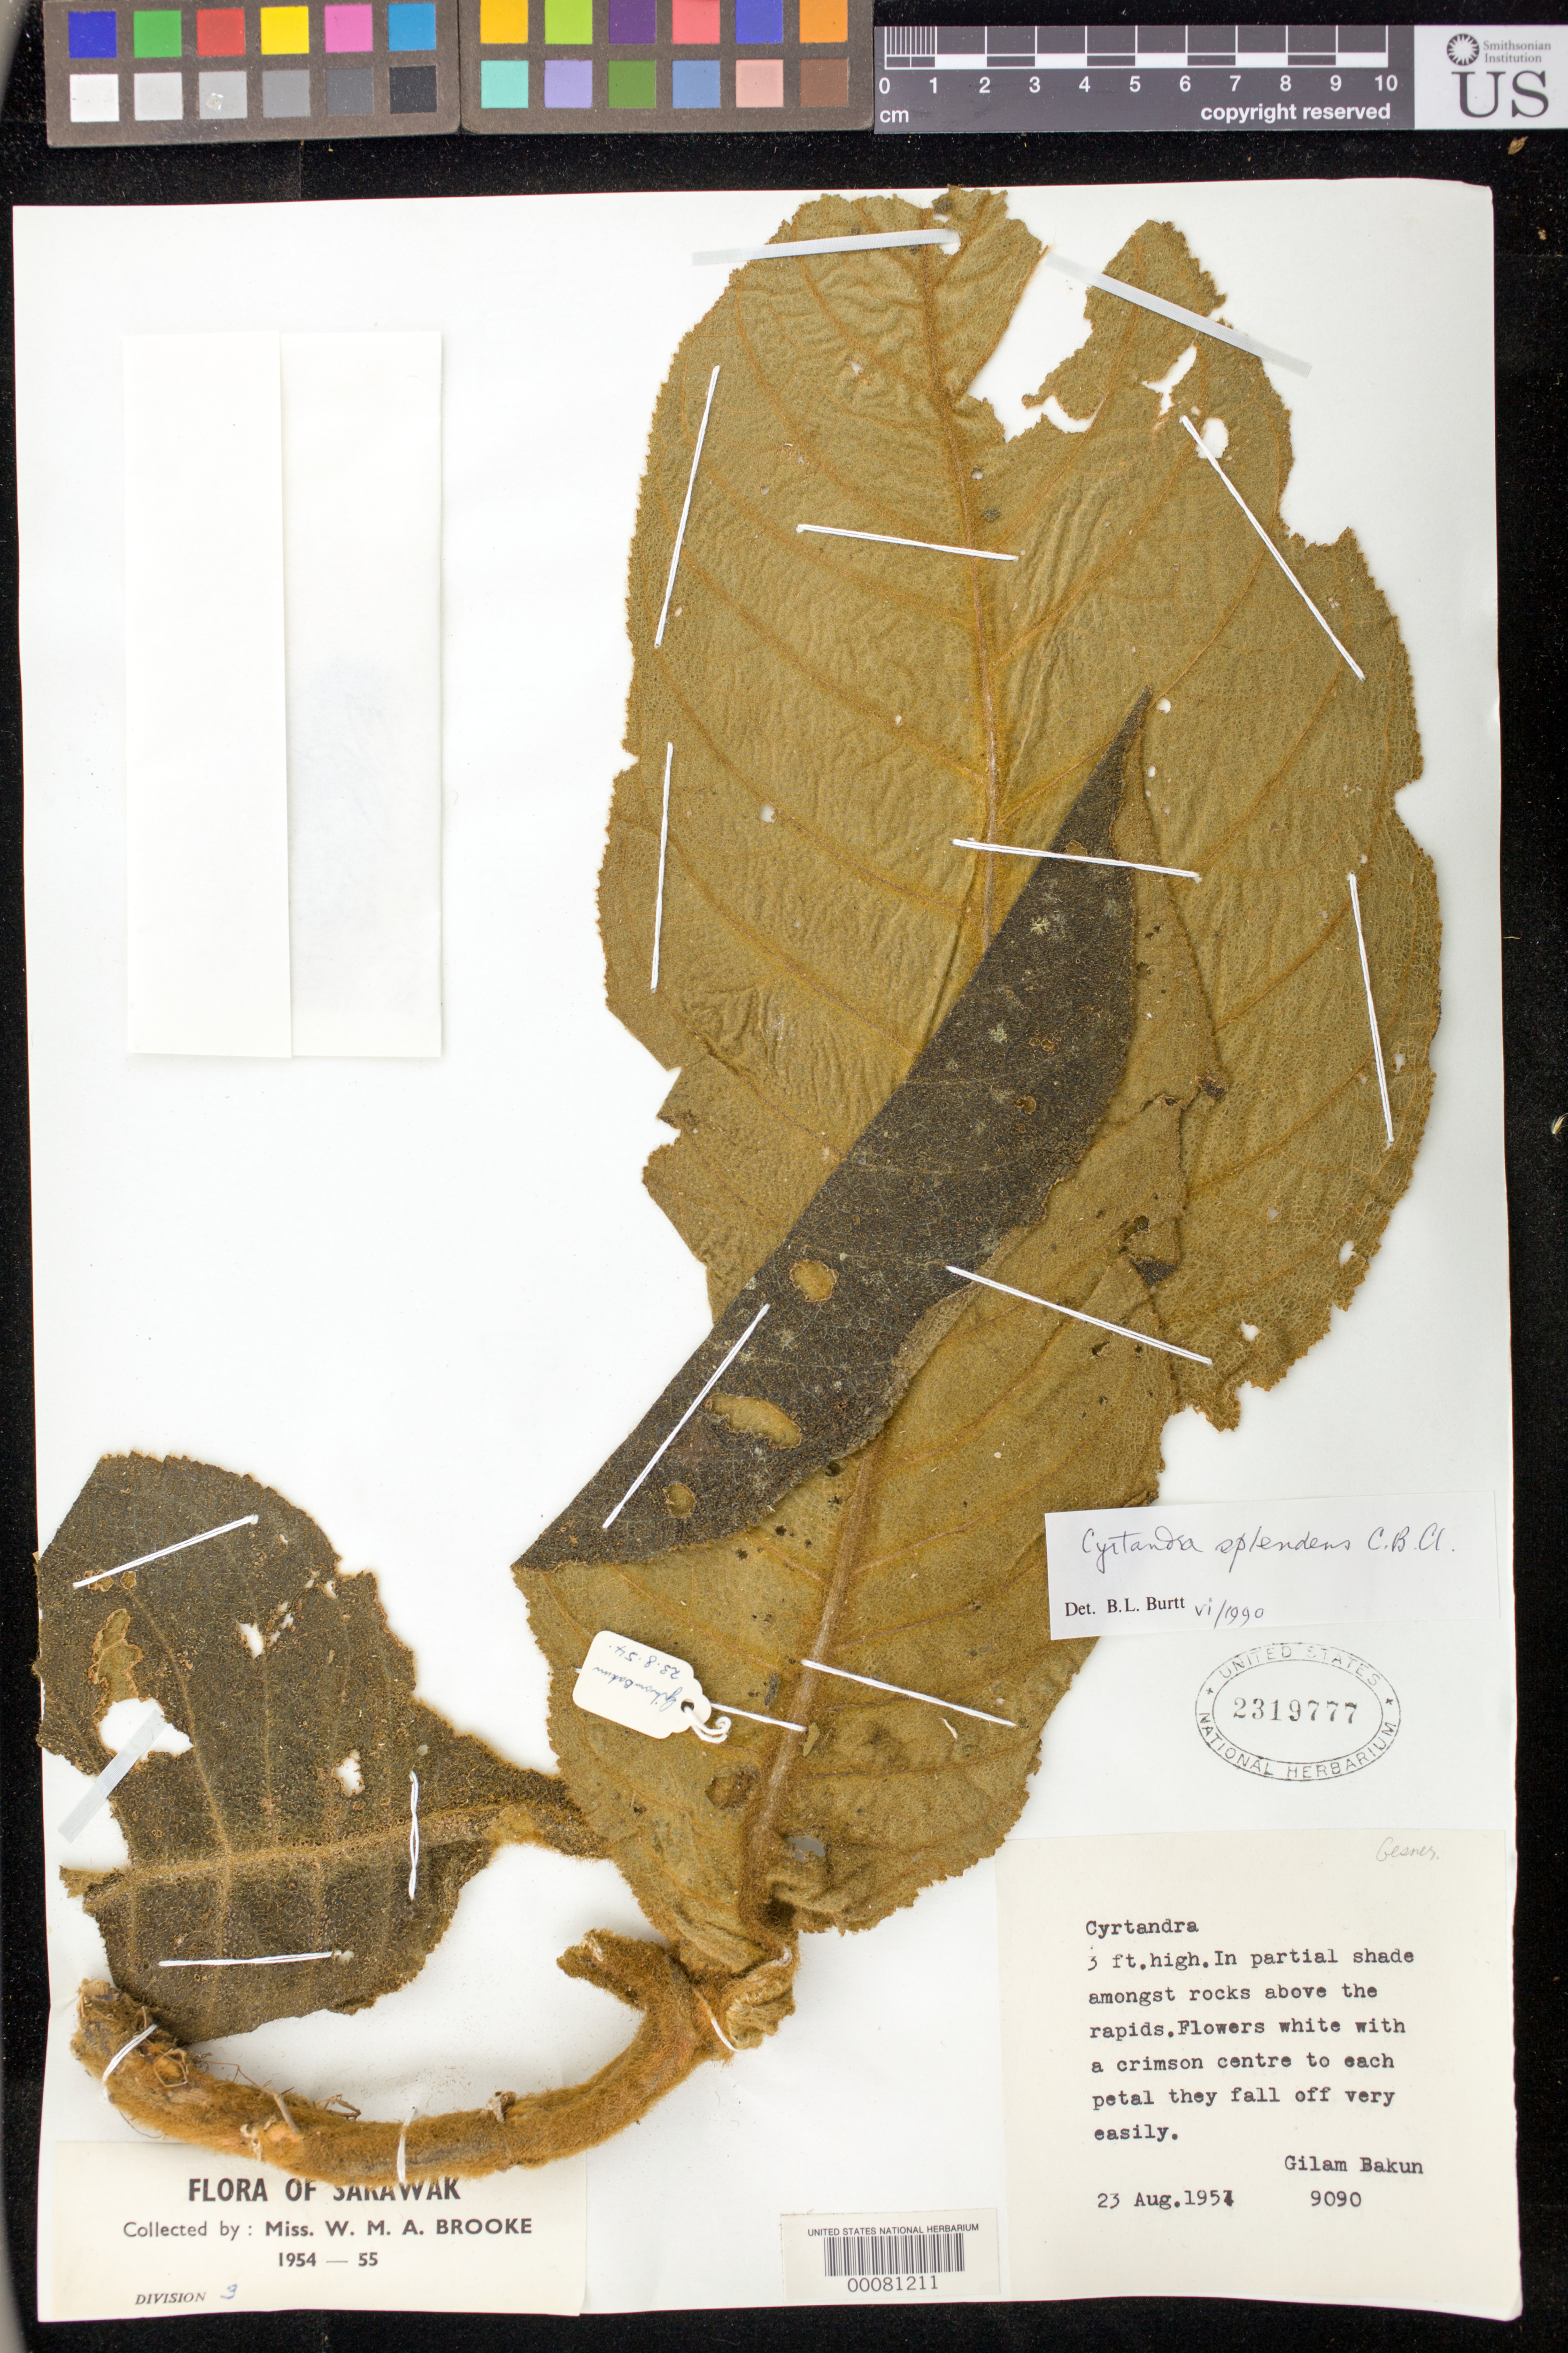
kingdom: Plantae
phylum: Tracheophyta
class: Magnoliopsida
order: Lamiales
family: Gesneriaceae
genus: Cyrtandra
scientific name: Cyrtandra splendens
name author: C.B. Clarke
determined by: Burtt, B. L.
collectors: W. Brooke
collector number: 9090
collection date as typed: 23 Aug 1954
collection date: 1954-08-23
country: Malaysia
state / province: Sarawak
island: Borneo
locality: Gilam bakun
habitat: In partial shade amongst rocks above the rapids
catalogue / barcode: US 2319777